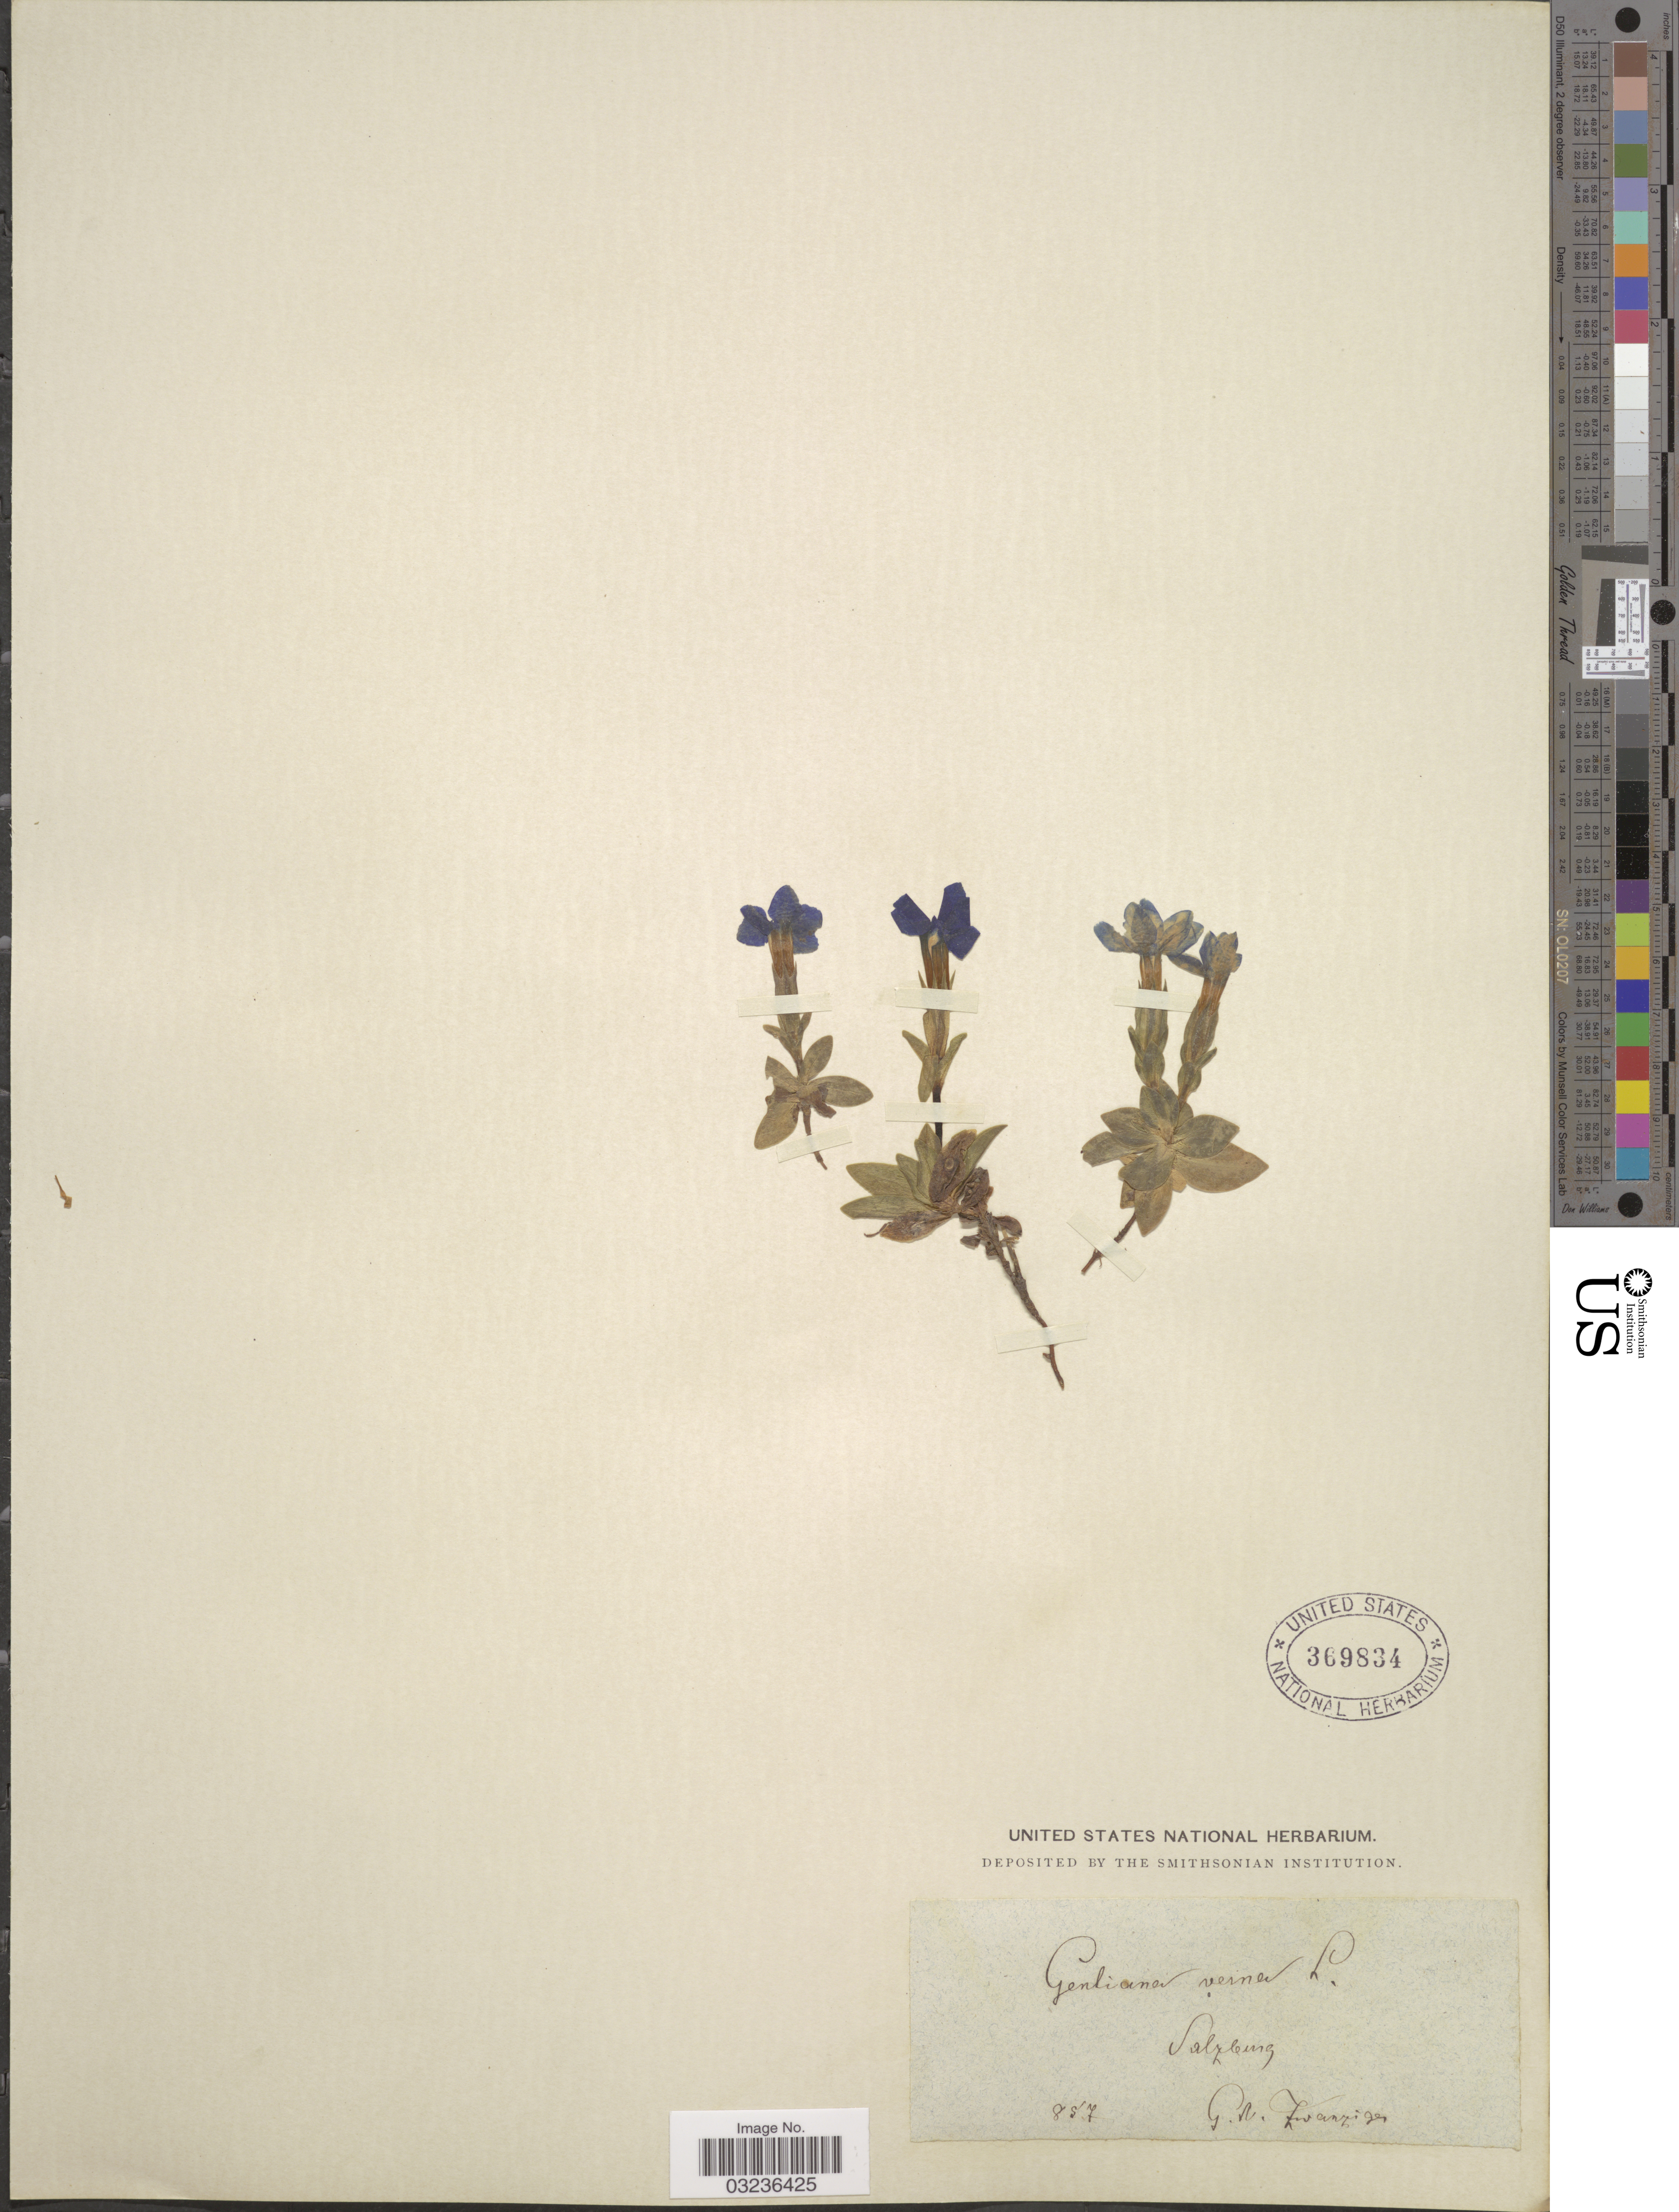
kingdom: Plantae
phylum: Tracheophyta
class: Magnoliopsida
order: Gentianales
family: Gentianaceae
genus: Gentiana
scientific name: Gentiana verna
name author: L.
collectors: G. Zwanziger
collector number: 857*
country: Austria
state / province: Salzburg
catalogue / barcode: US 369834